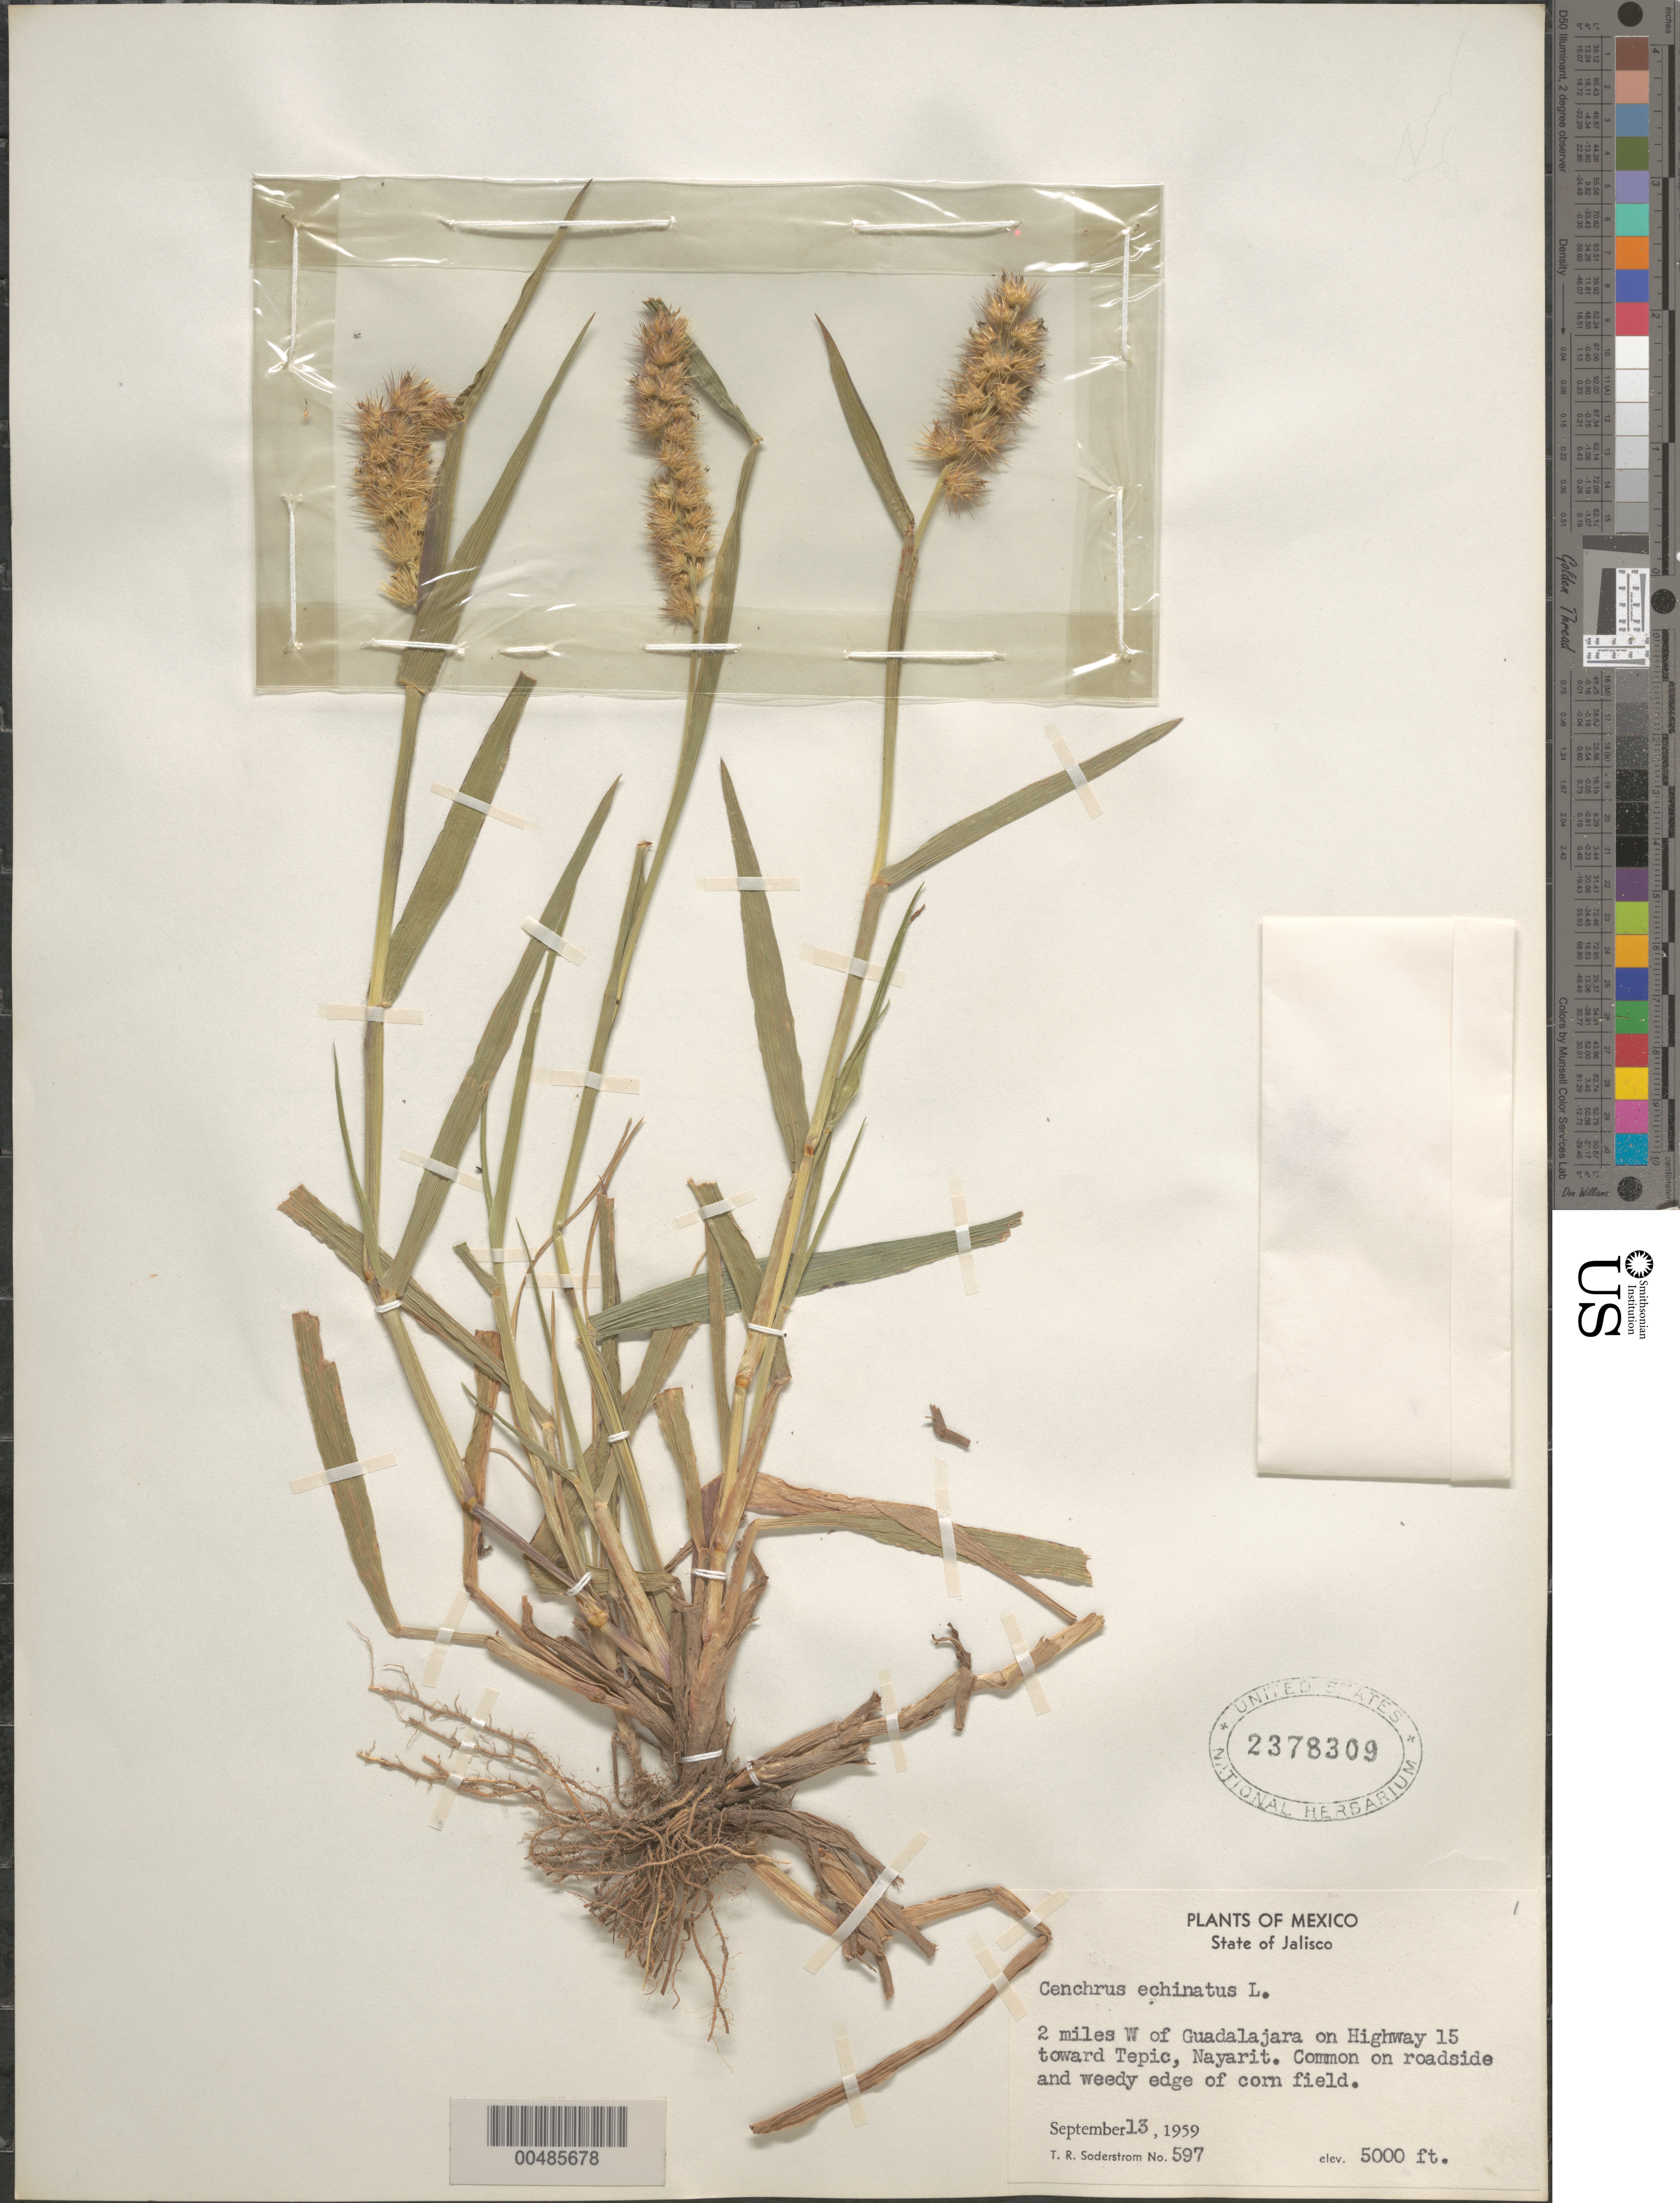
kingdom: Plantae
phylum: Tracheophyta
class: Liliopsida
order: Poales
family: Poaceae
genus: Cenchrus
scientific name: Cenchrus echinatus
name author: L.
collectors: T. R. Soderstrom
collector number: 597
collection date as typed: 13 Sep 1959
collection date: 1959-09-13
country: Mexico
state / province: Jalisco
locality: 2 mi W of Guadalajara on Hwy 15 toward Tepic, Nayarit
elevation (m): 1524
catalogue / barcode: US 2378309